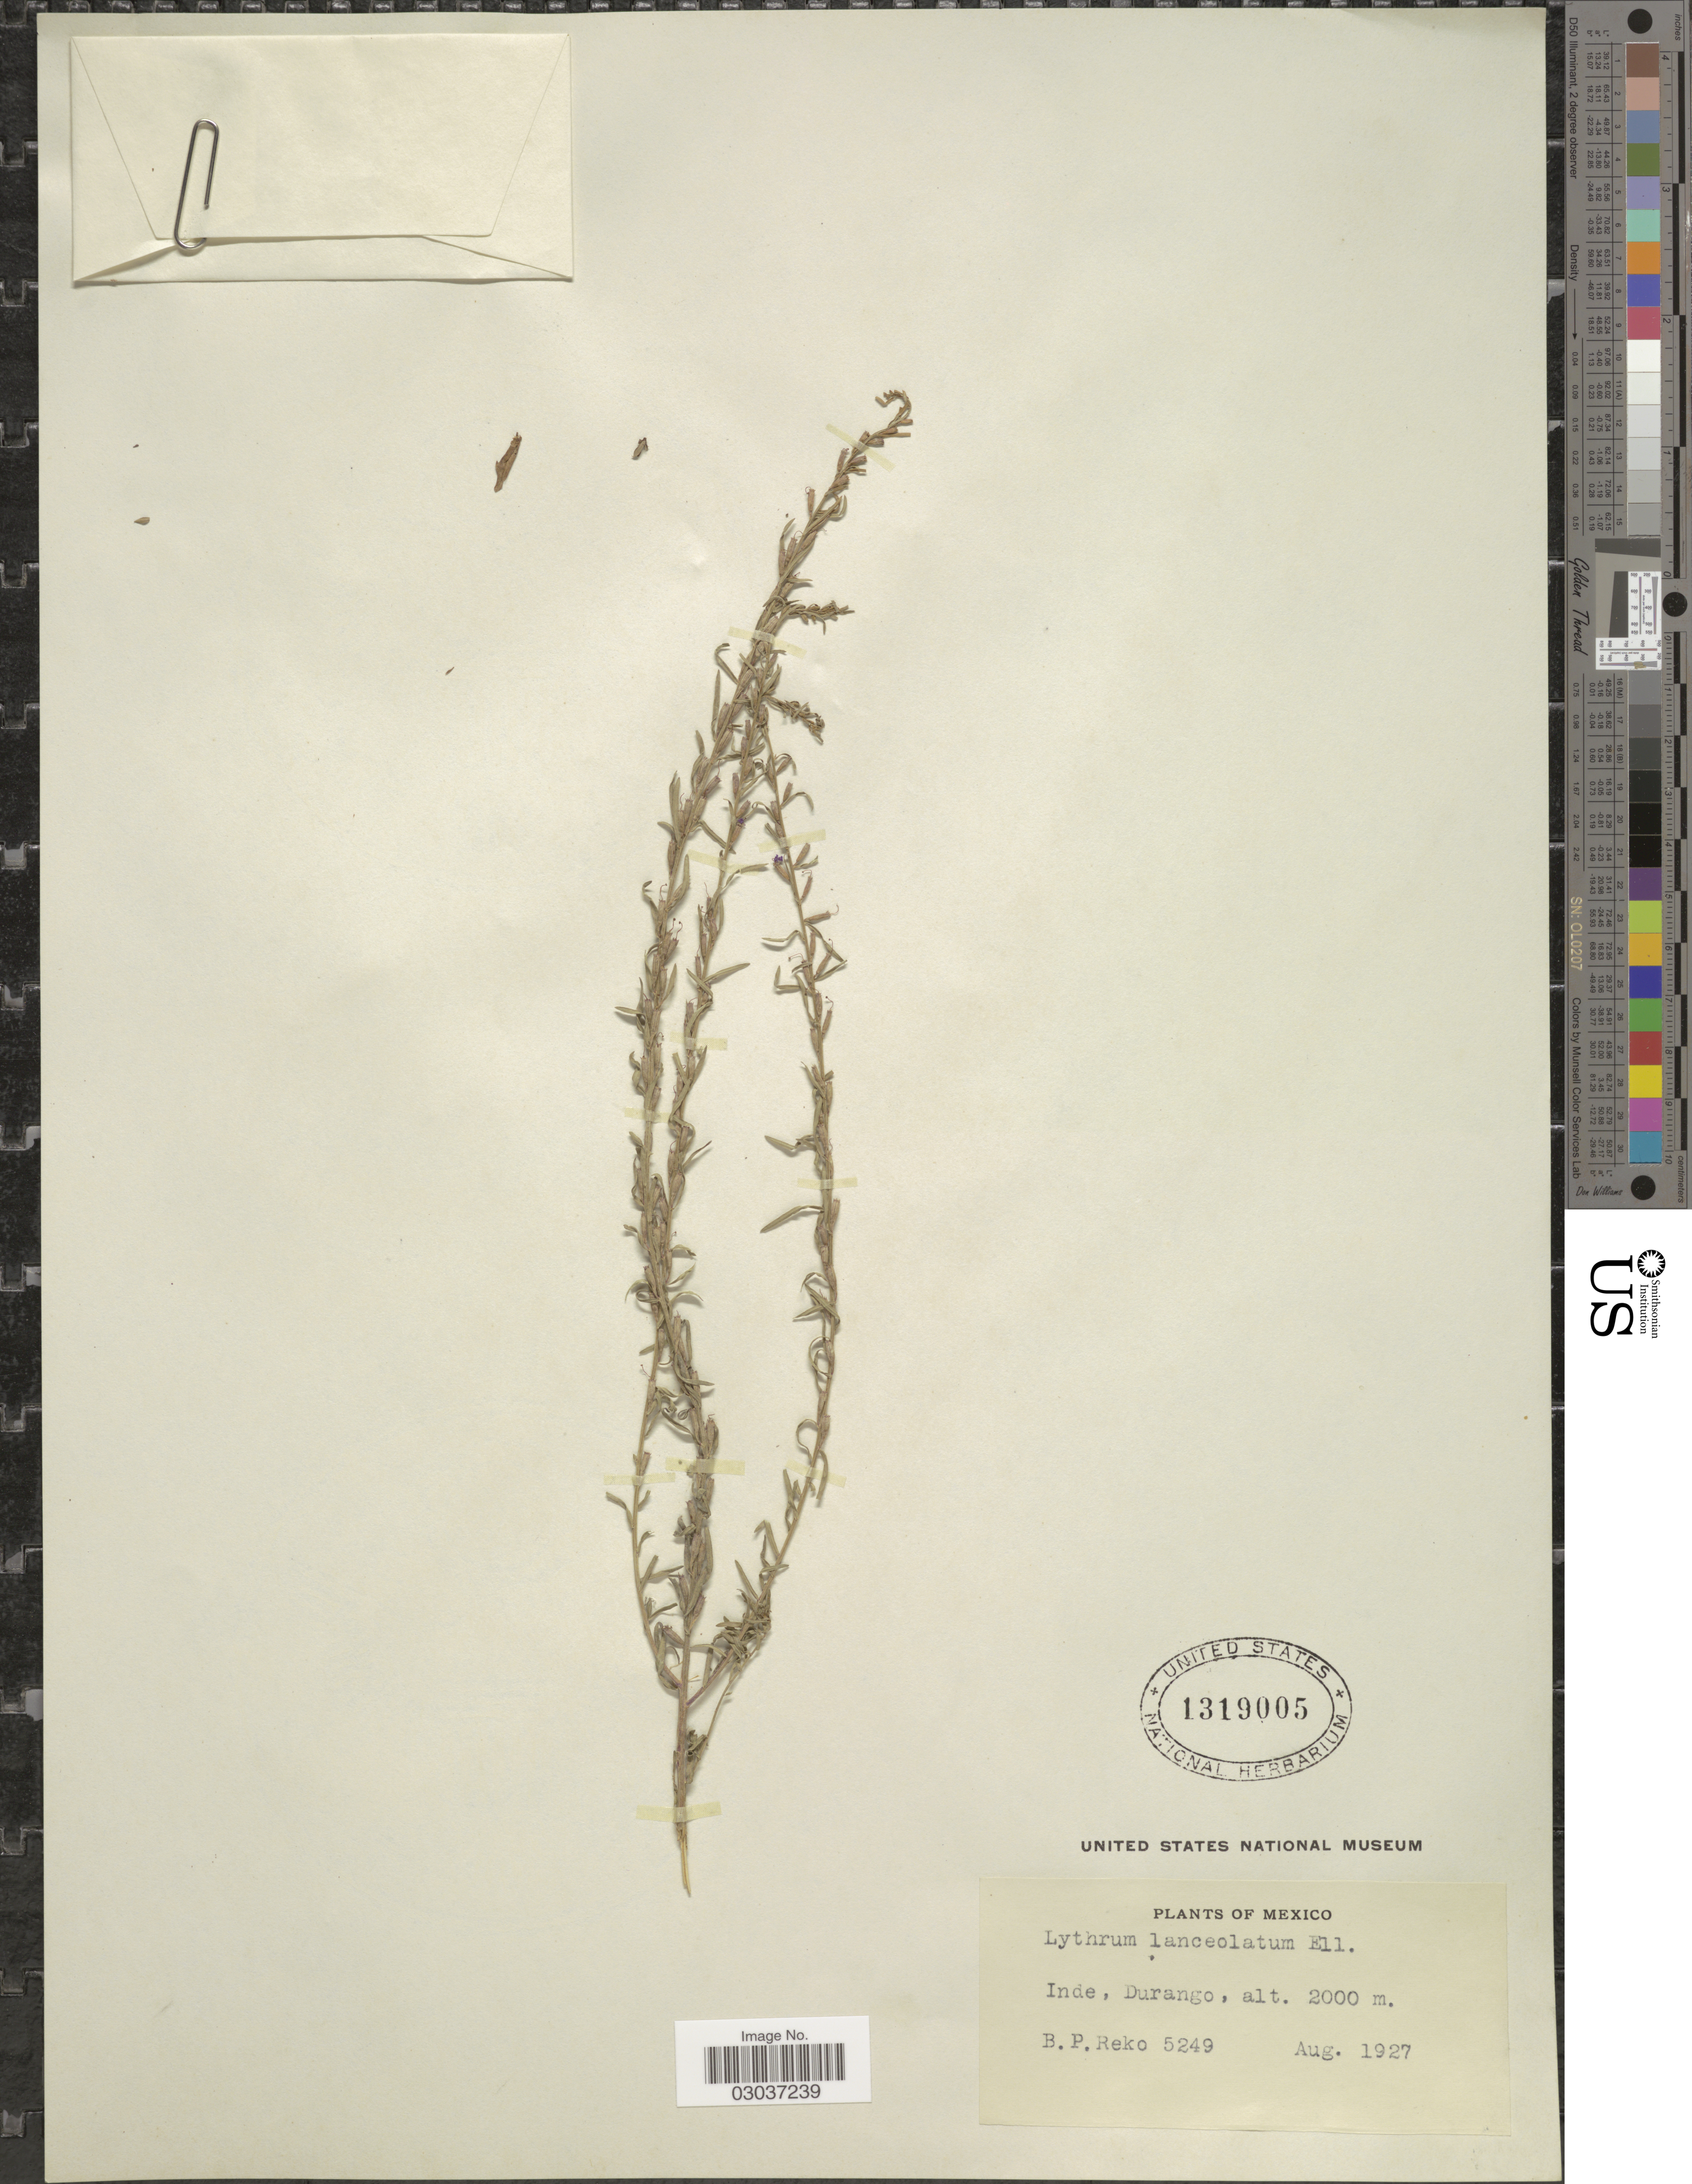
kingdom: Plantae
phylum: Tracheophyta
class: Magnoliopsida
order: Myrtales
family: Lythraceae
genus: Lythrum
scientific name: Lythrum lanceolatum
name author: Elliott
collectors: B. P. Reko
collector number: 5249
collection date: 1927-08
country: Mexico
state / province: Durango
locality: Inde.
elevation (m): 2000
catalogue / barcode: US 1319005